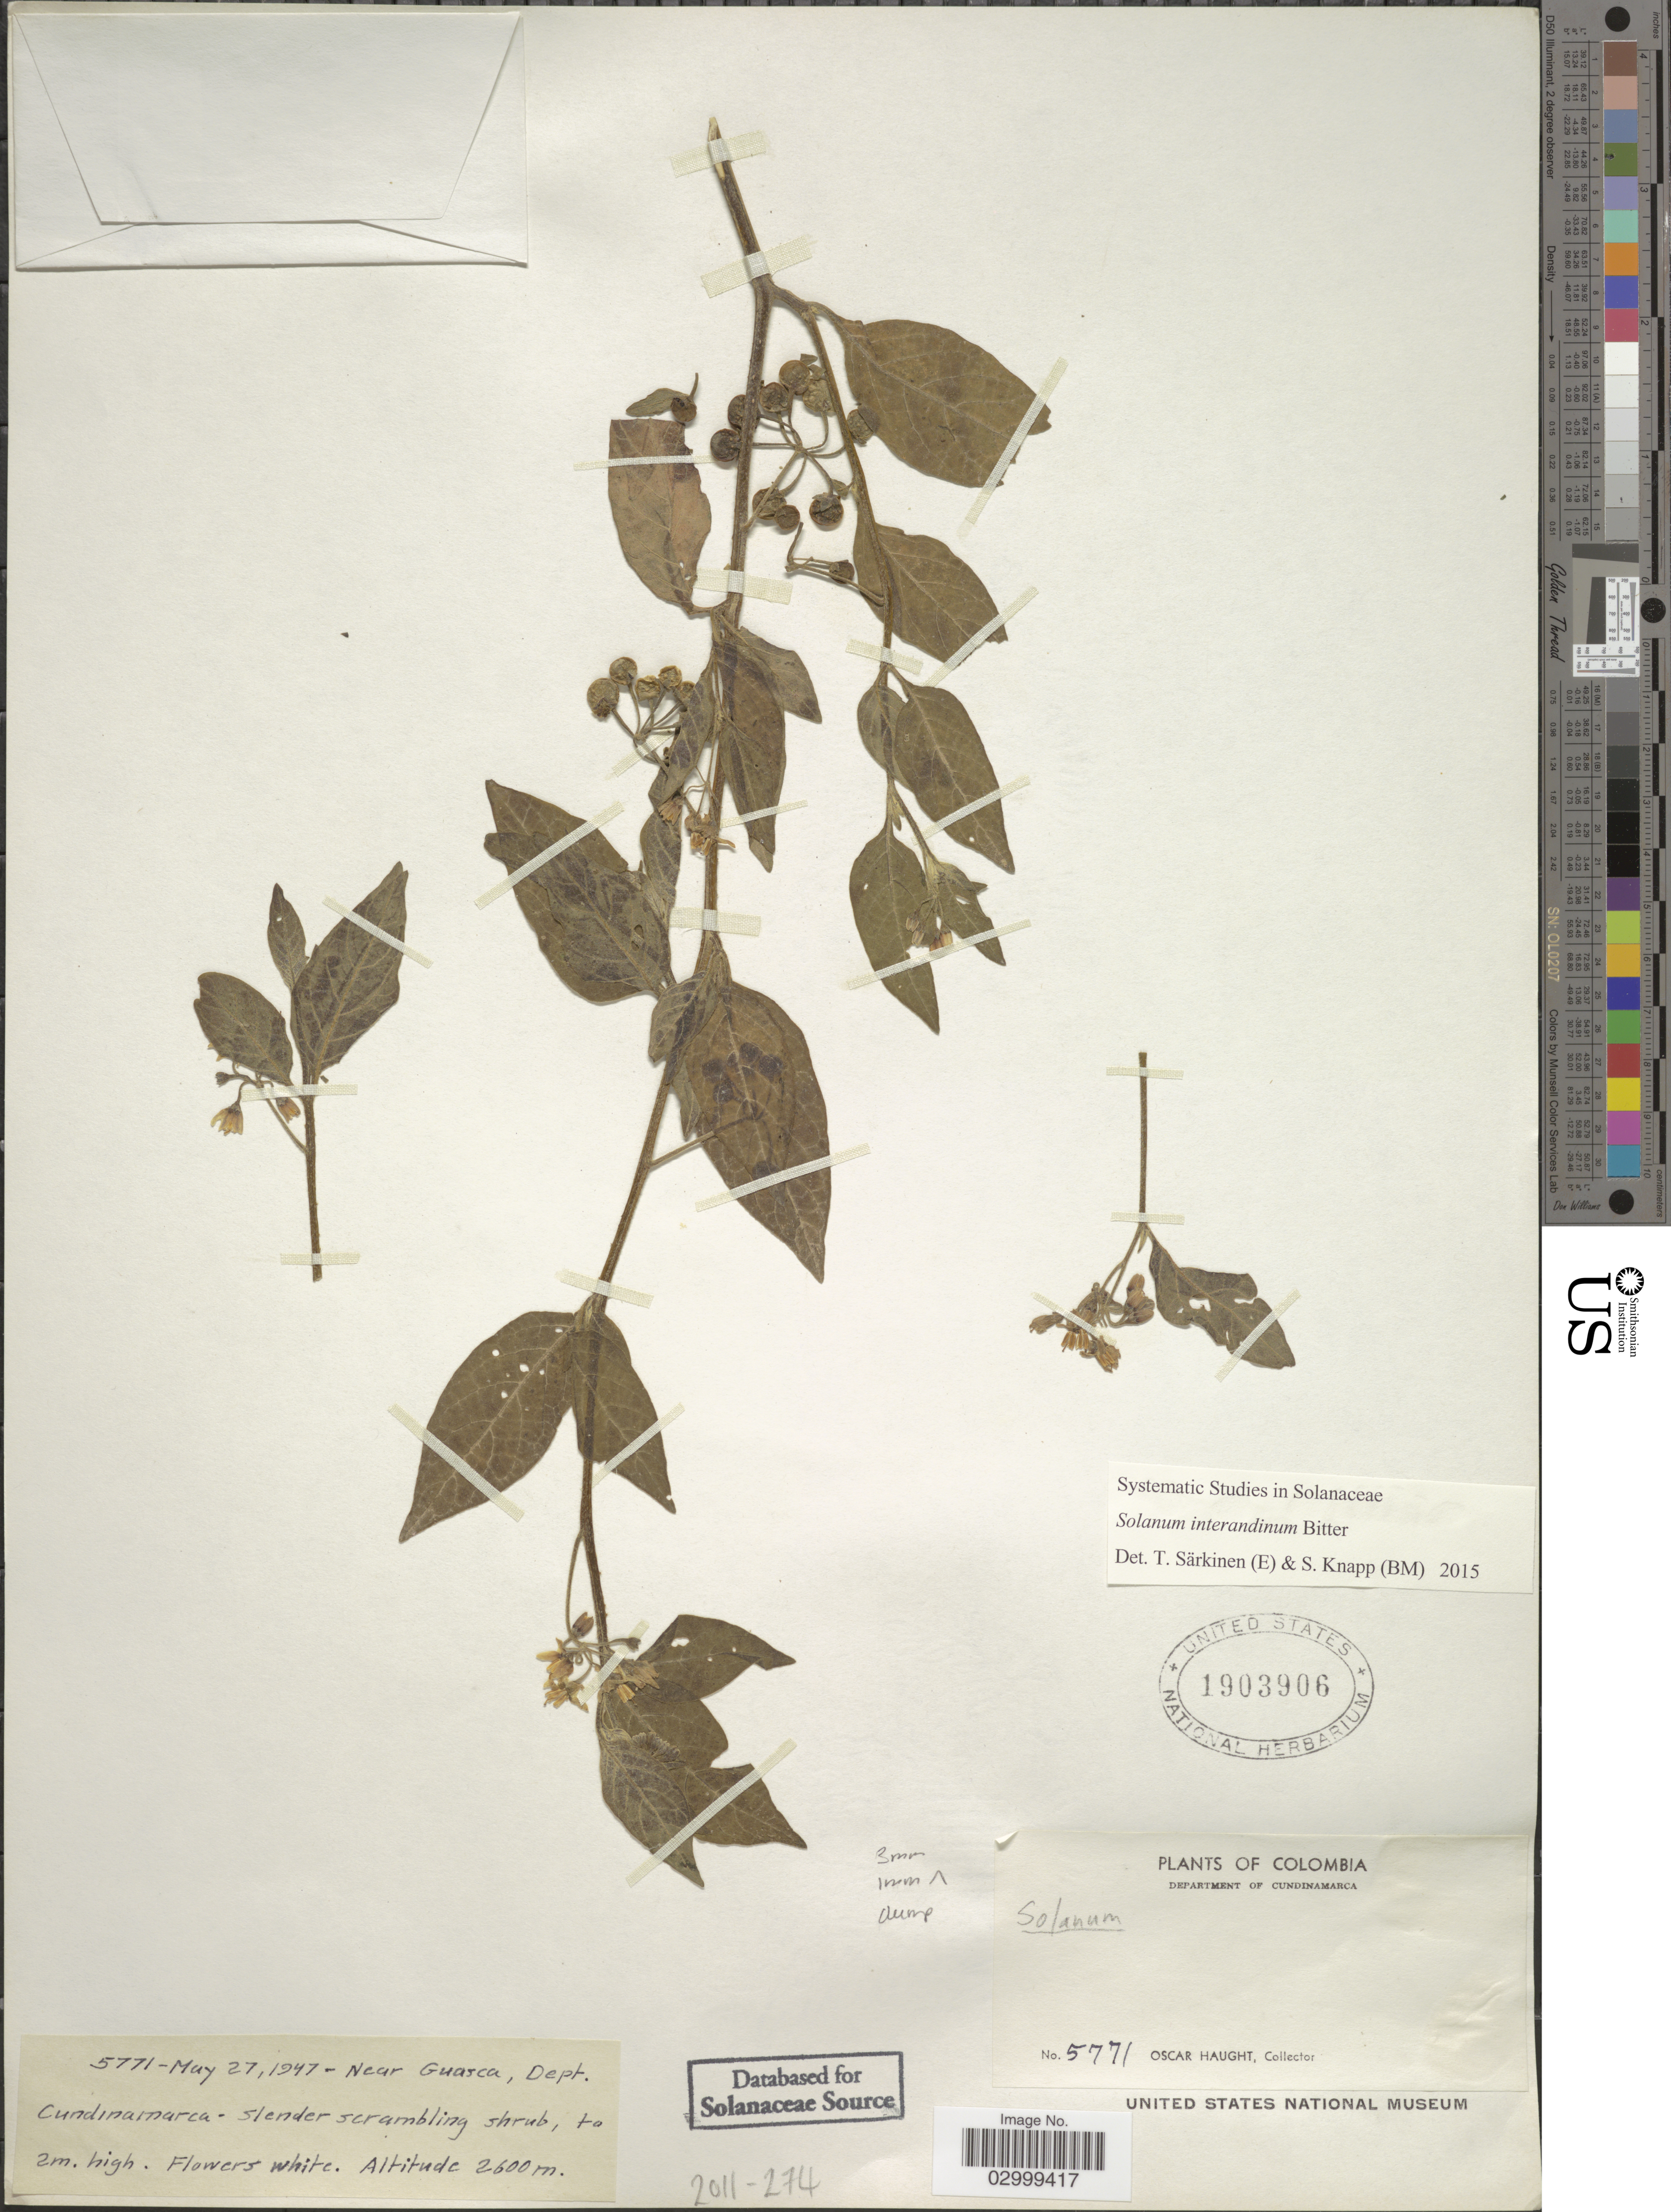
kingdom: Plantae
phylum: Tracheophyta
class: Magnoliopsida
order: Solanales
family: Solanaceae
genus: Solanum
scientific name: Solanum interandinum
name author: Bitter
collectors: O. L. Haught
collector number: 5771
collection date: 1947-05-27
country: Colombia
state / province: Cundinamarca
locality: Near Guasca, Department of Cundinamarca.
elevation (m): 2600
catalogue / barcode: US 1903906